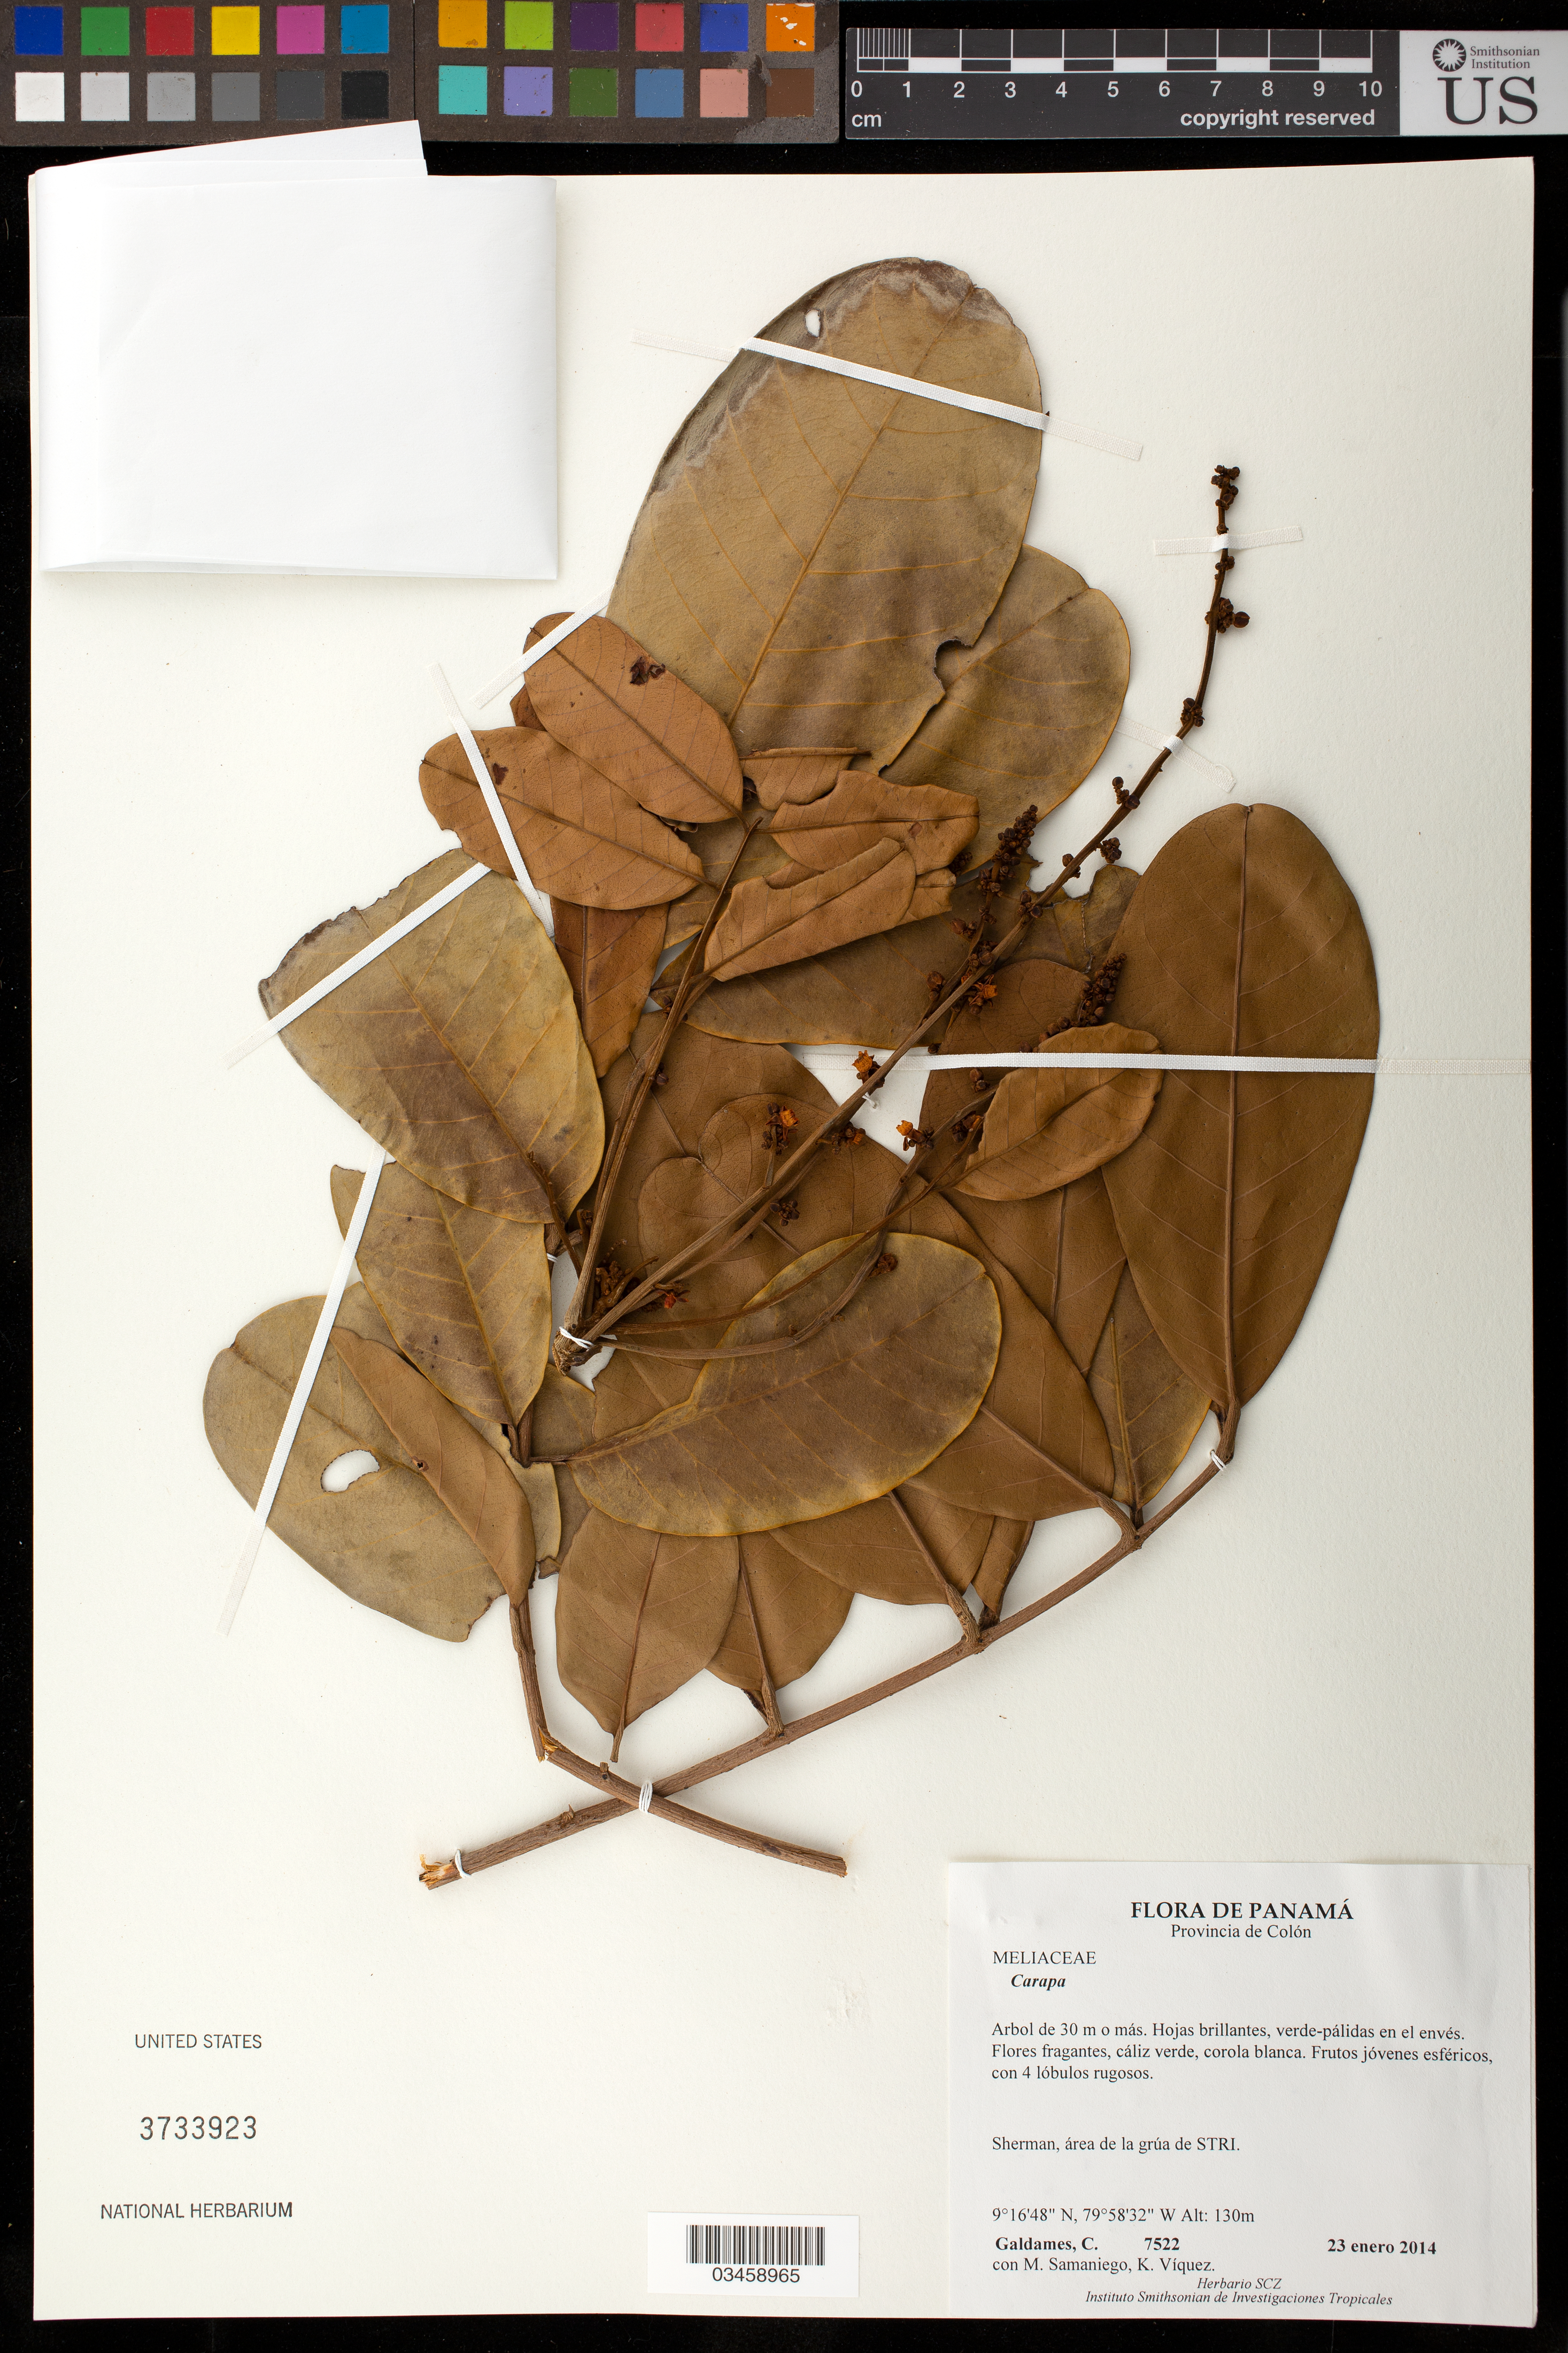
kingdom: Plantae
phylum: Tracheophyta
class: Magnoliopsida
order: Sapindales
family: Meliaceae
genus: Carapa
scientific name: Carapa sp.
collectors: C. Galdames, M. Samaniego & K. Viquez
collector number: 7522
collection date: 2014-01-23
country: Panama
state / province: Colón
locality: Sherman, área de la grúa de STRI.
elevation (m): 130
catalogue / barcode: US 3733923